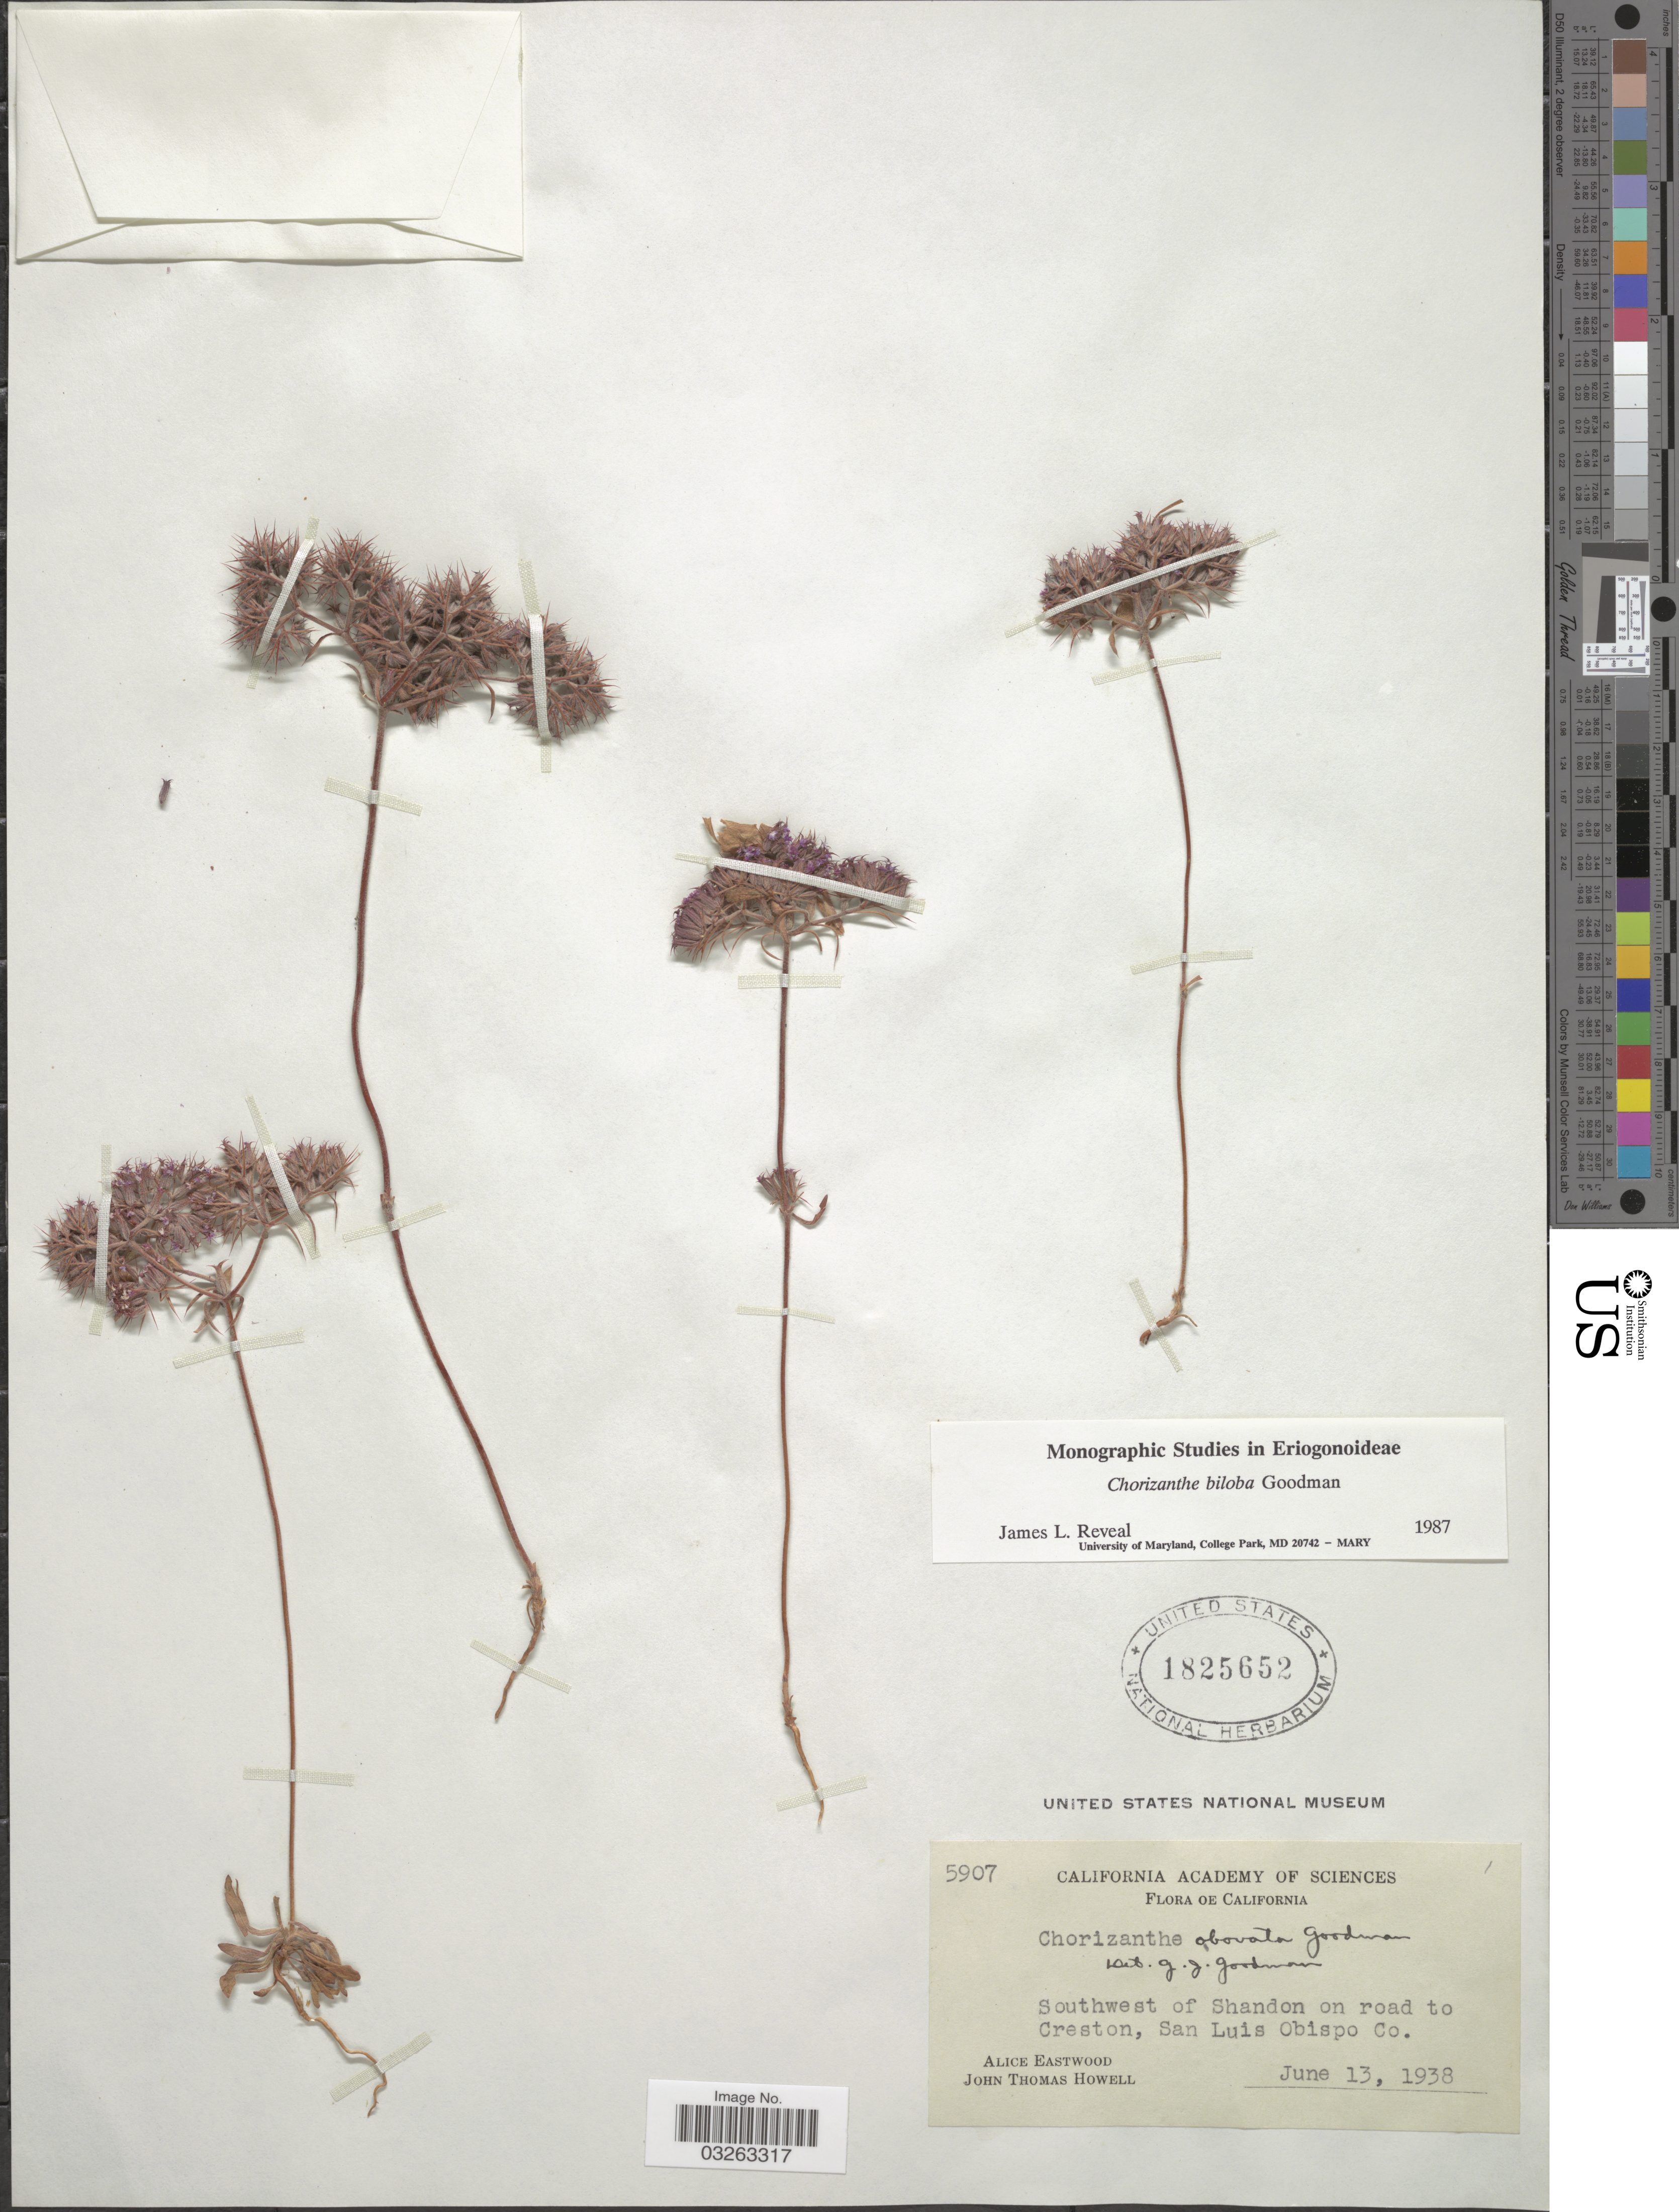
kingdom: Plantae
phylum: Tracheophyta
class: Magnoliopsida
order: Caryophyllales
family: Polygonaceae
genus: Chorizanthe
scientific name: Chorizanthe biloba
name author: Goodman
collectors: A. Eastwood & J. T. Howell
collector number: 5907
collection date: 1938-06-13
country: United States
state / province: California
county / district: San Luis Obispo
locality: Southwest of Shandon on road to Creston, San Luis Obispo Co.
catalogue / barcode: US 1825652